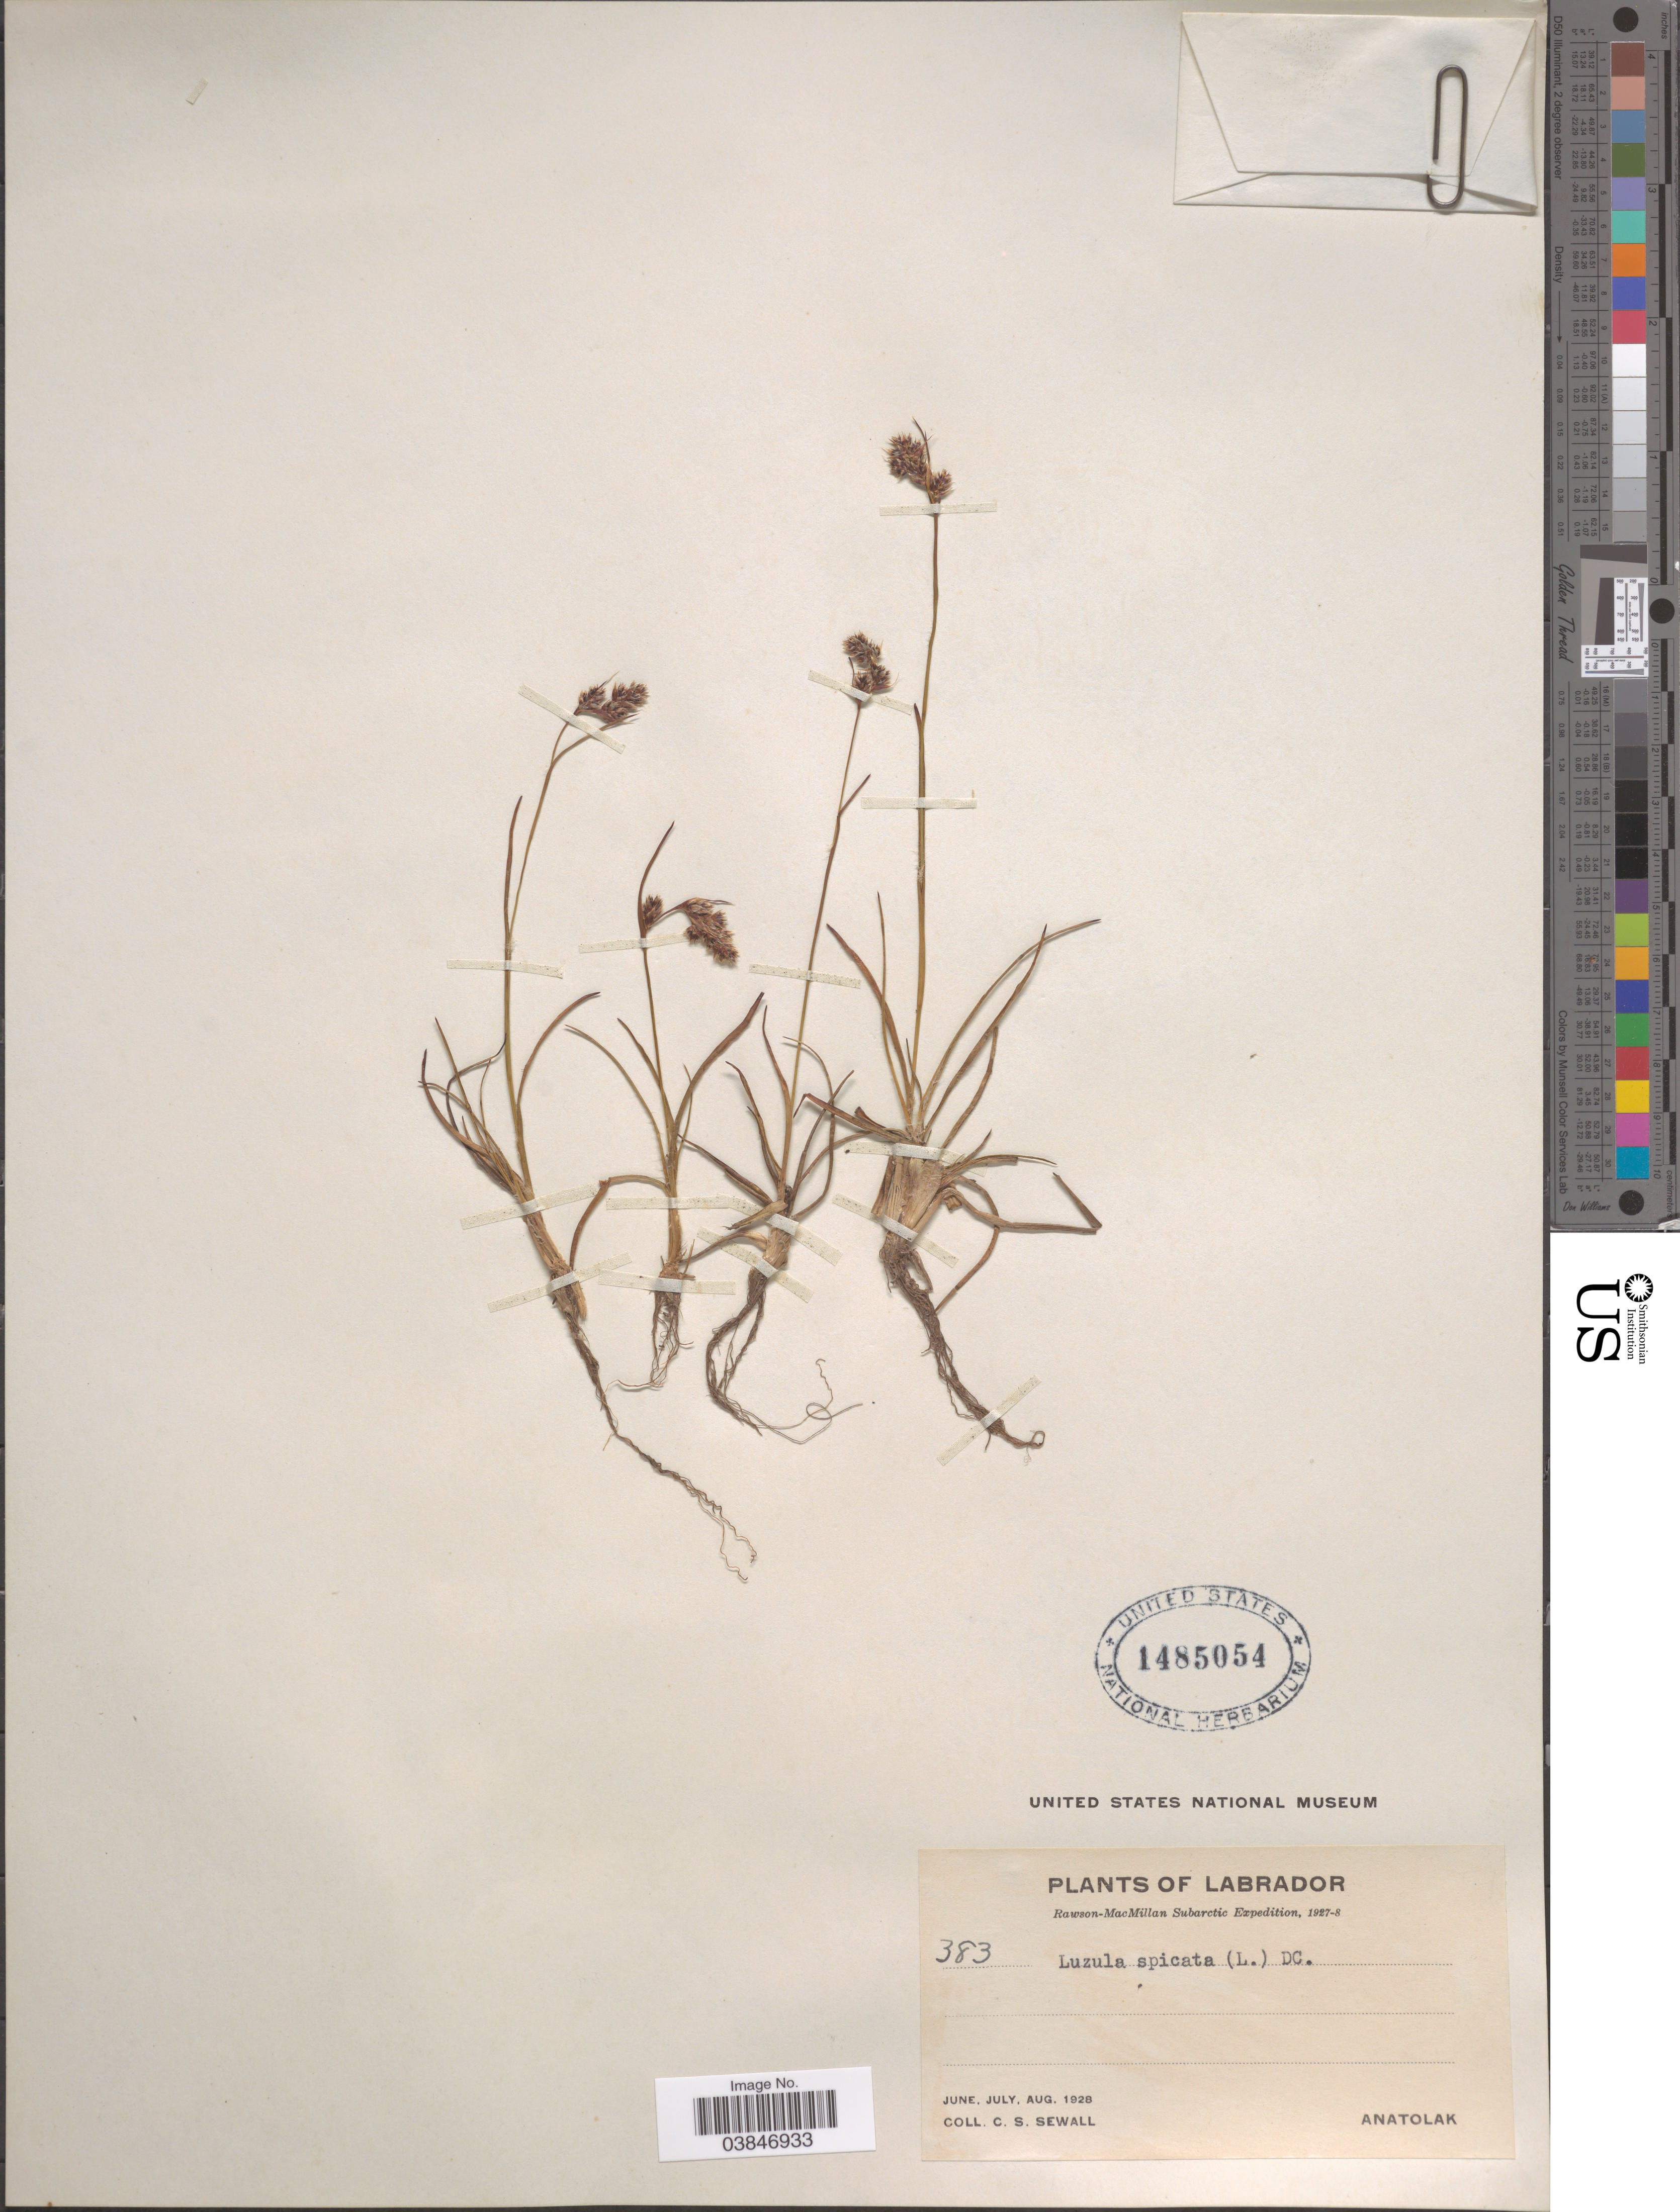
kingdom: Plantae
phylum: Tracheophyta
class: Liliopsida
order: Poales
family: Juncaceae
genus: Luzula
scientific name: Luzula spicata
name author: (L.) DC.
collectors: C. Sewall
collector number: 383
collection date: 1928-06/1928-08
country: Canada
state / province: Newfoundland and Labrador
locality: Labrador. Anatolak.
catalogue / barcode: US 1485054